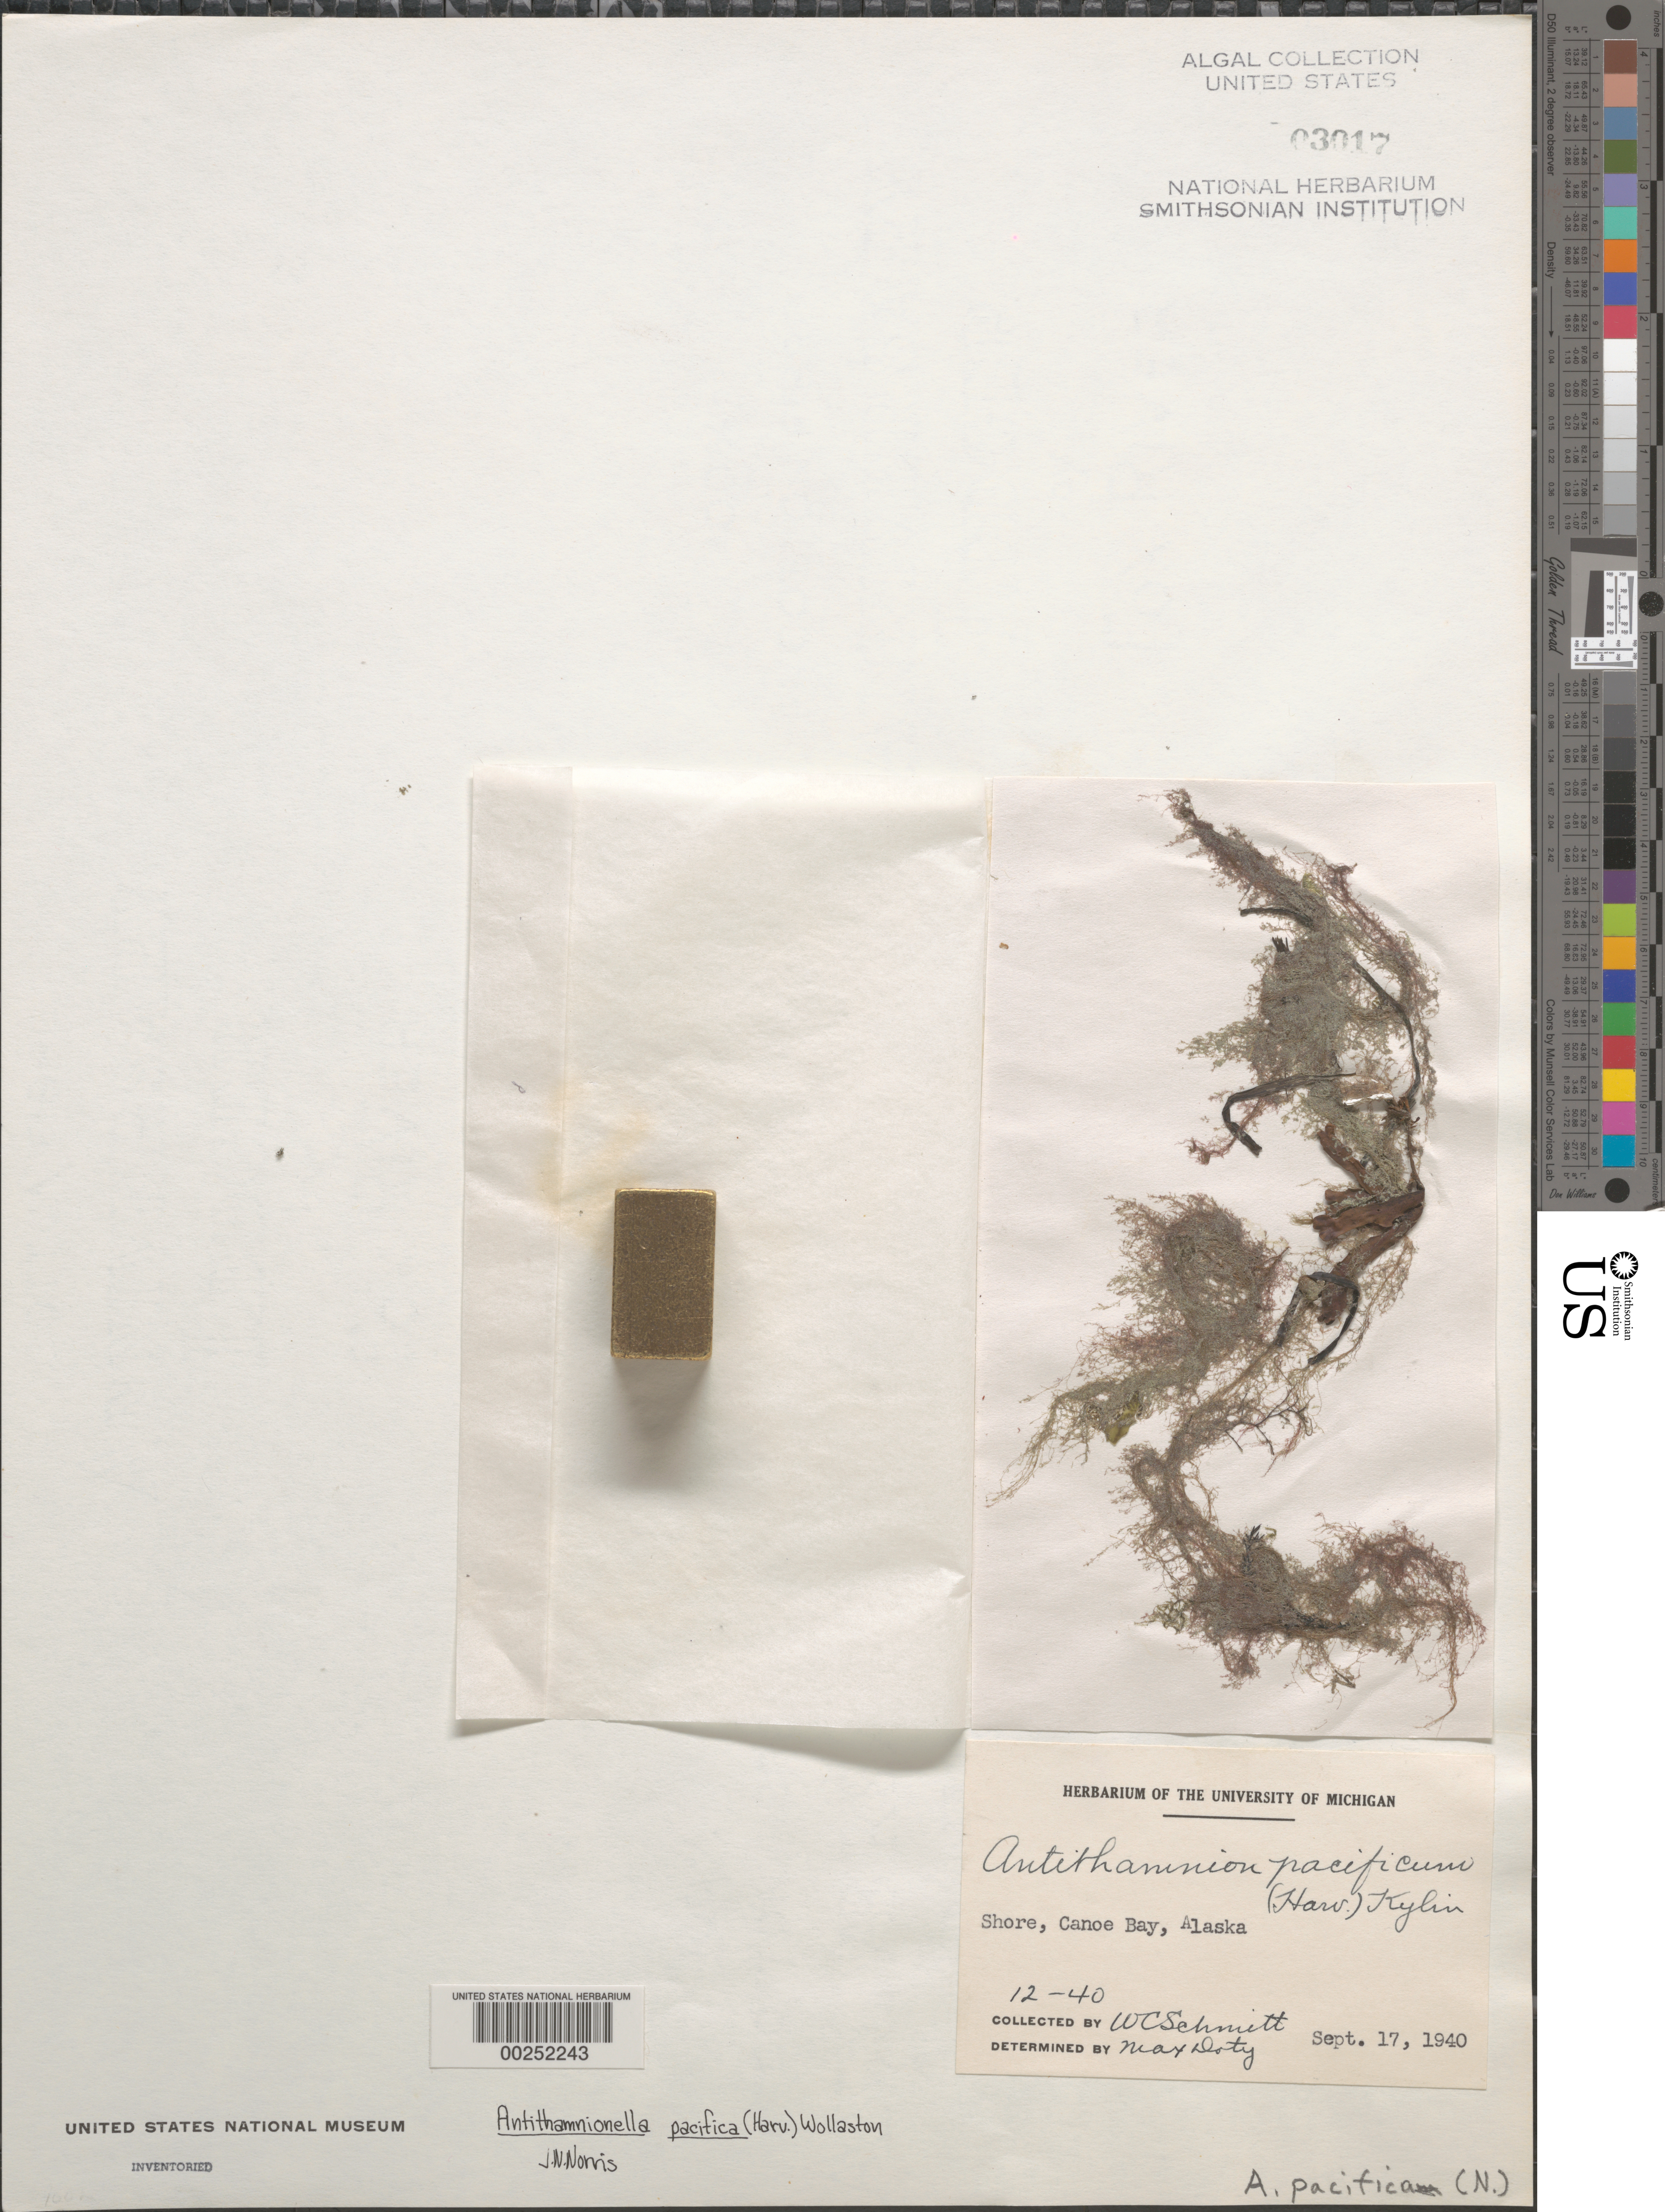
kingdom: Plantae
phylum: Rhodophyta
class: Florideophyceae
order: Ceramiales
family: Ceramiaceae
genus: Antithamnionella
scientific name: Antithamnionella pacifica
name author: (Harv.) Wollaston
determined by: Norris, James N.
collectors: W. L. Schmitt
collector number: Station 21-40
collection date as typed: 17 Sep 1940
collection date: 1940-09-17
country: United States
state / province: Alaska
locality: Canoe Bay, southwestern Alaska Peninsula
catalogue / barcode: US 3017